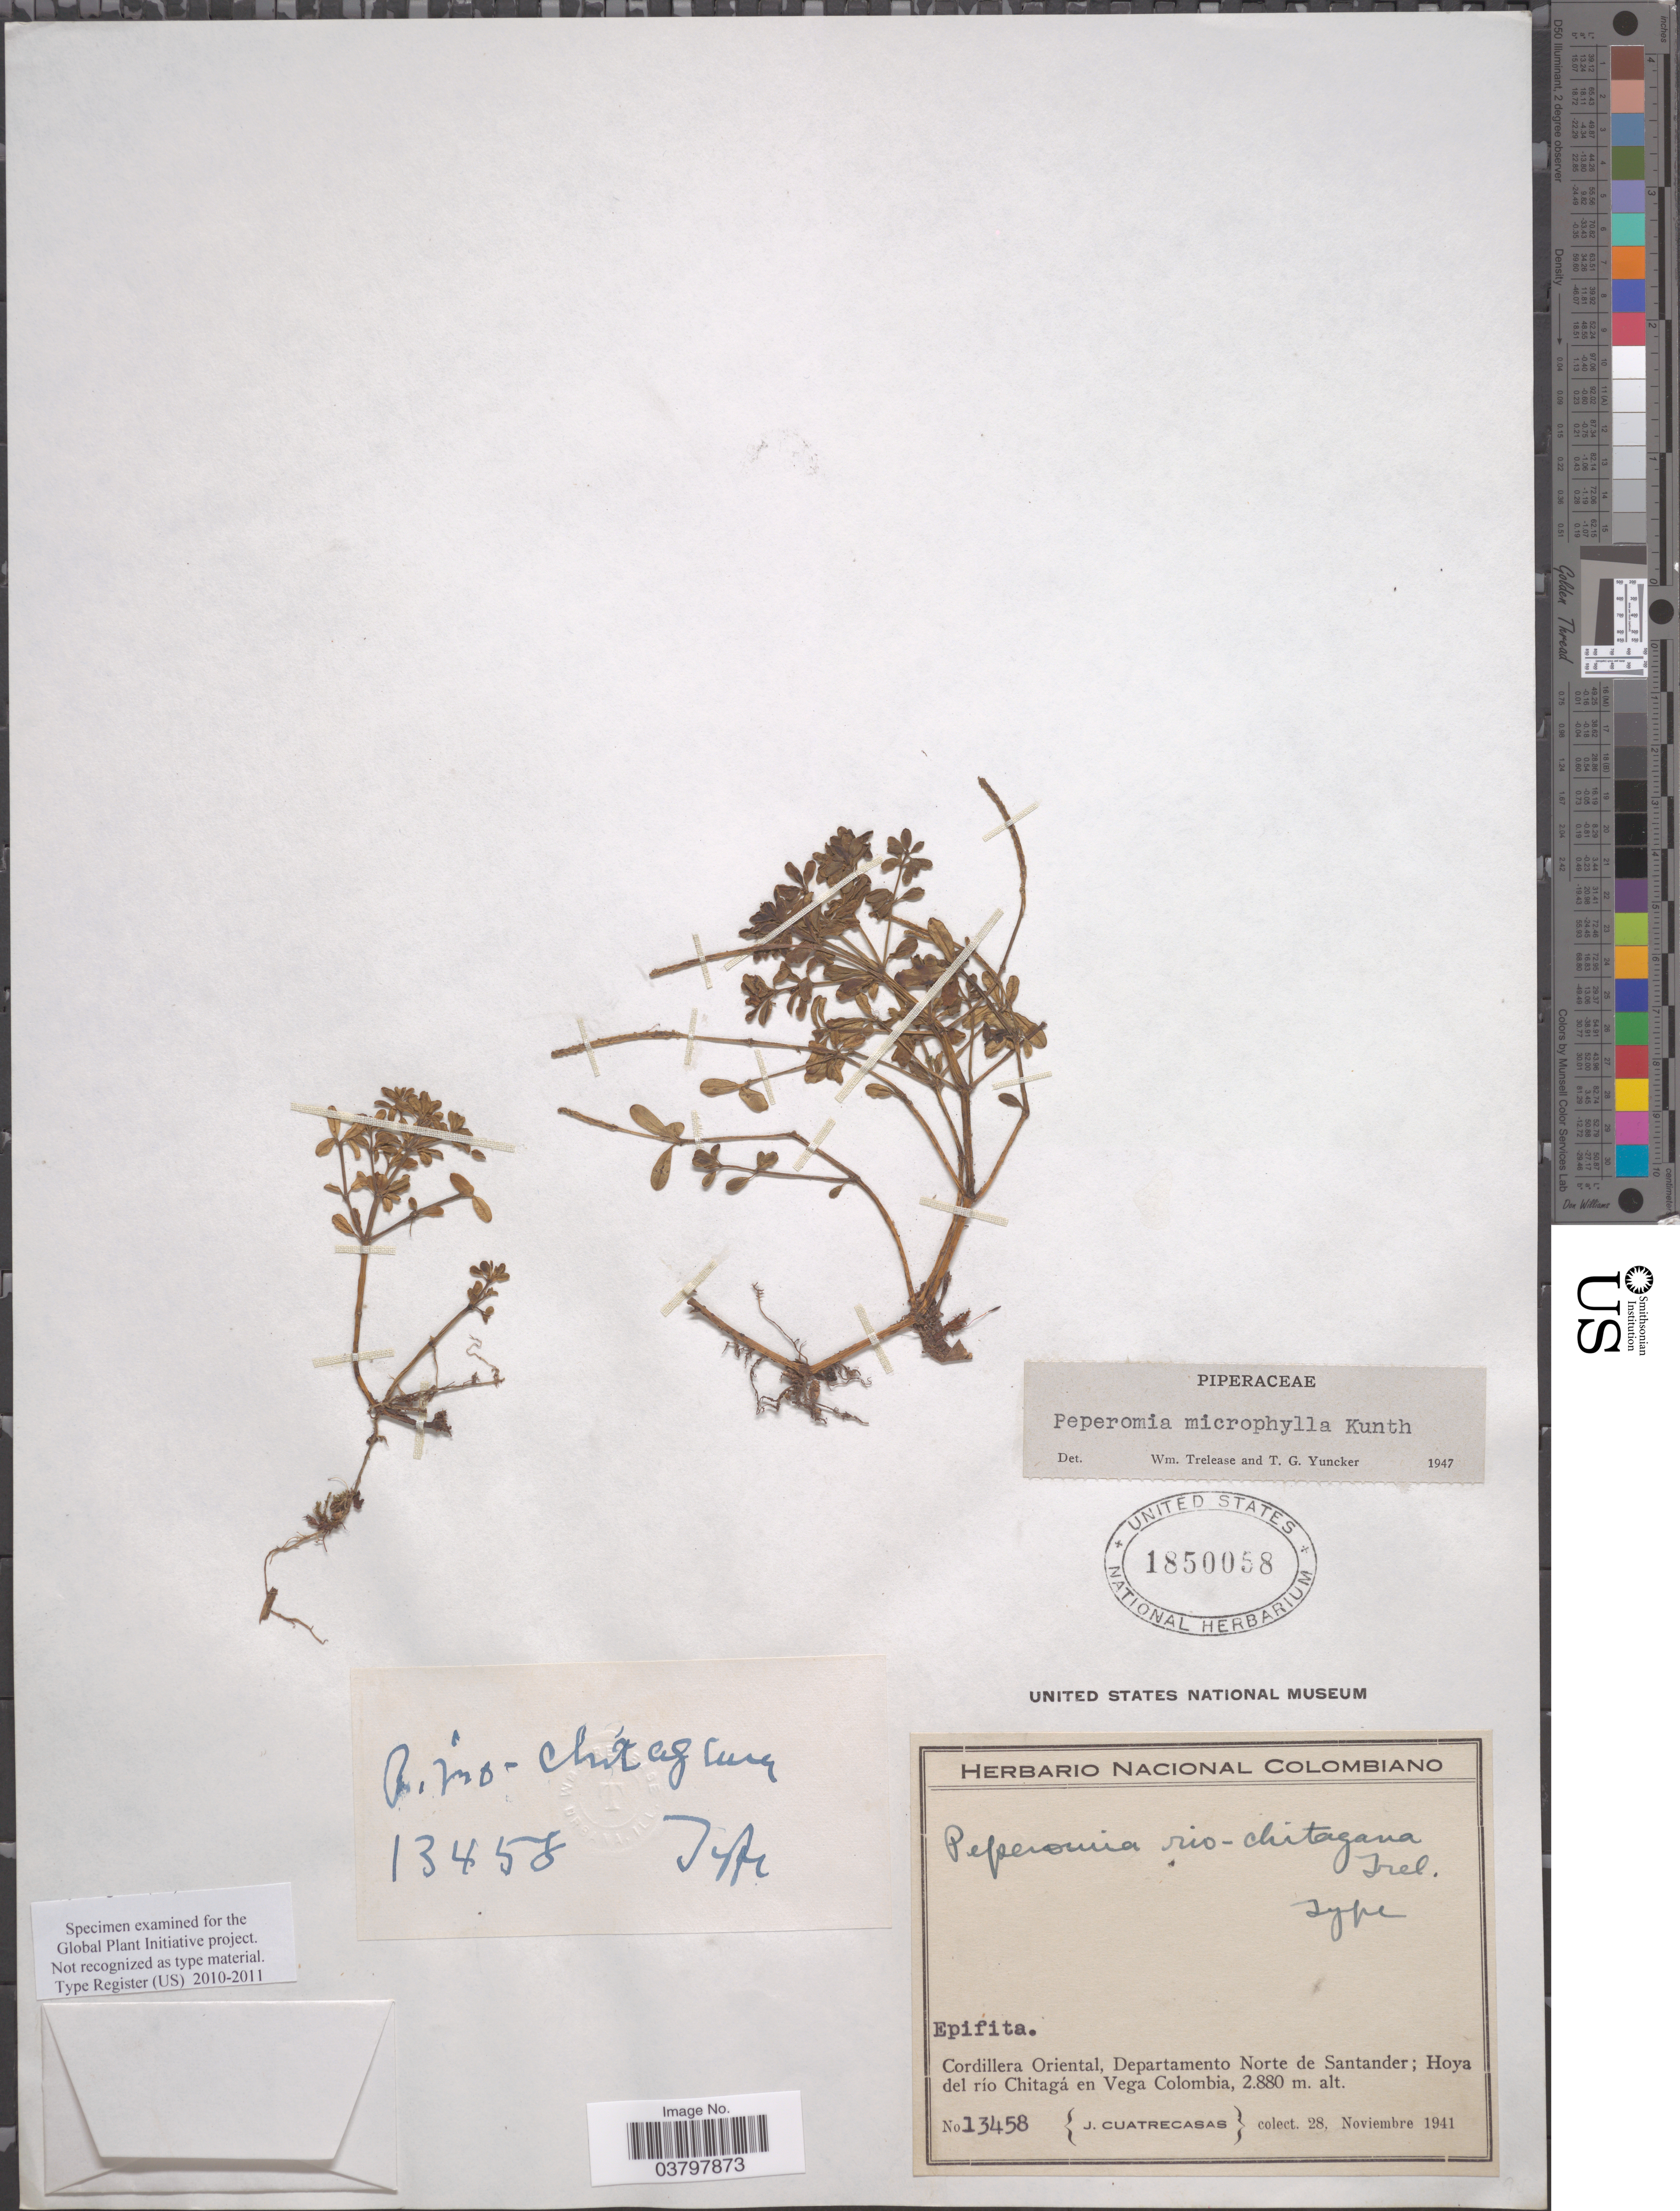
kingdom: Plantae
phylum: Tracheophyta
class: Magnoliopsida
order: Piperales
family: Piperaceae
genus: Peperomia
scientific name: Peperomia microphylla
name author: Kunth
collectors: J. Cuatrecasas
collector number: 13458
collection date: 1941-11-28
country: Colombia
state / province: Norte de Santander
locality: Cordillera Oriental, Departamento Norte de Santander; Hoya del río Chitagá en Vega Colombia.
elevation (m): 2880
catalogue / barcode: US 1850058